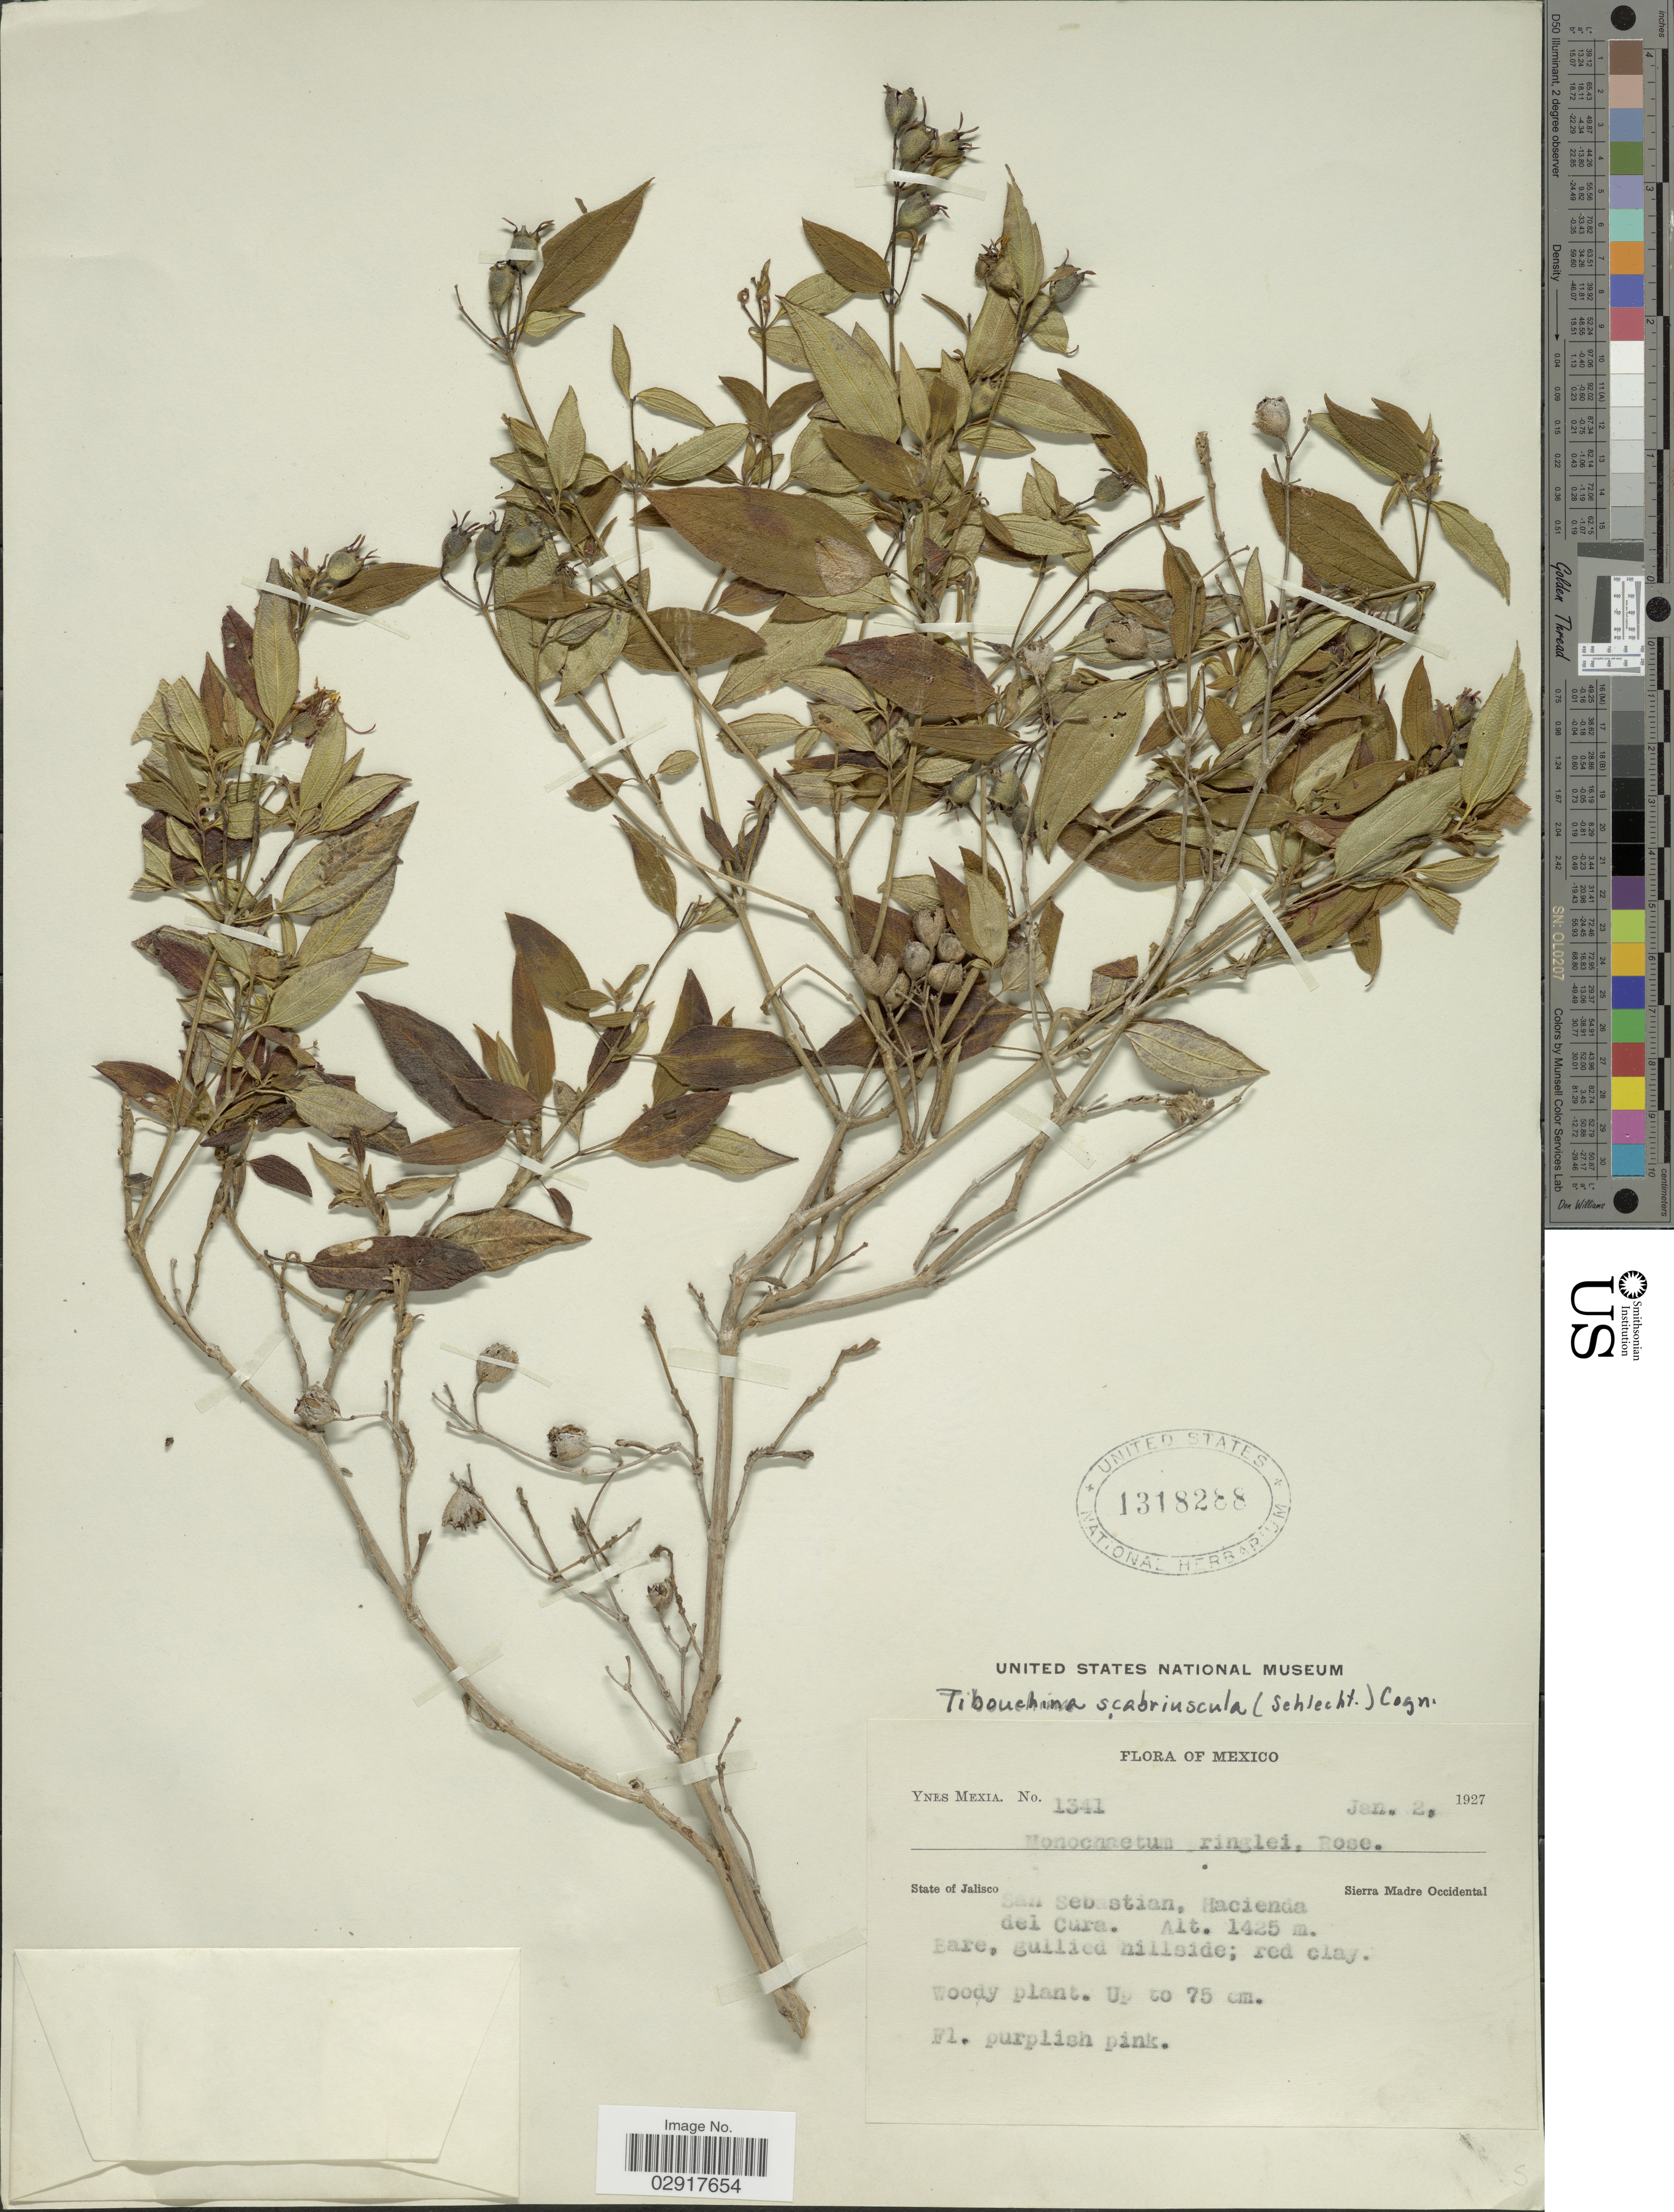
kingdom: Plantae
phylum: Tracheophyta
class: Magnoliopsida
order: Myrtales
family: Melastomataceae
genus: Chaetogastra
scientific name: Chaetogastra scabriuscula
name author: (Schltdl.) P.J.F. Guim. & Michelang.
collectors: Y. Mexia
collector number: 1341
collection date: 1927-01-02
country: Mexico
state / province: Jalisco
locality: State of Jalisco. San Sebastian. Hacienda del Cura. Sierra Madre Occidental.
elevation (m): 1425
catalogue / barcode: US 1318288